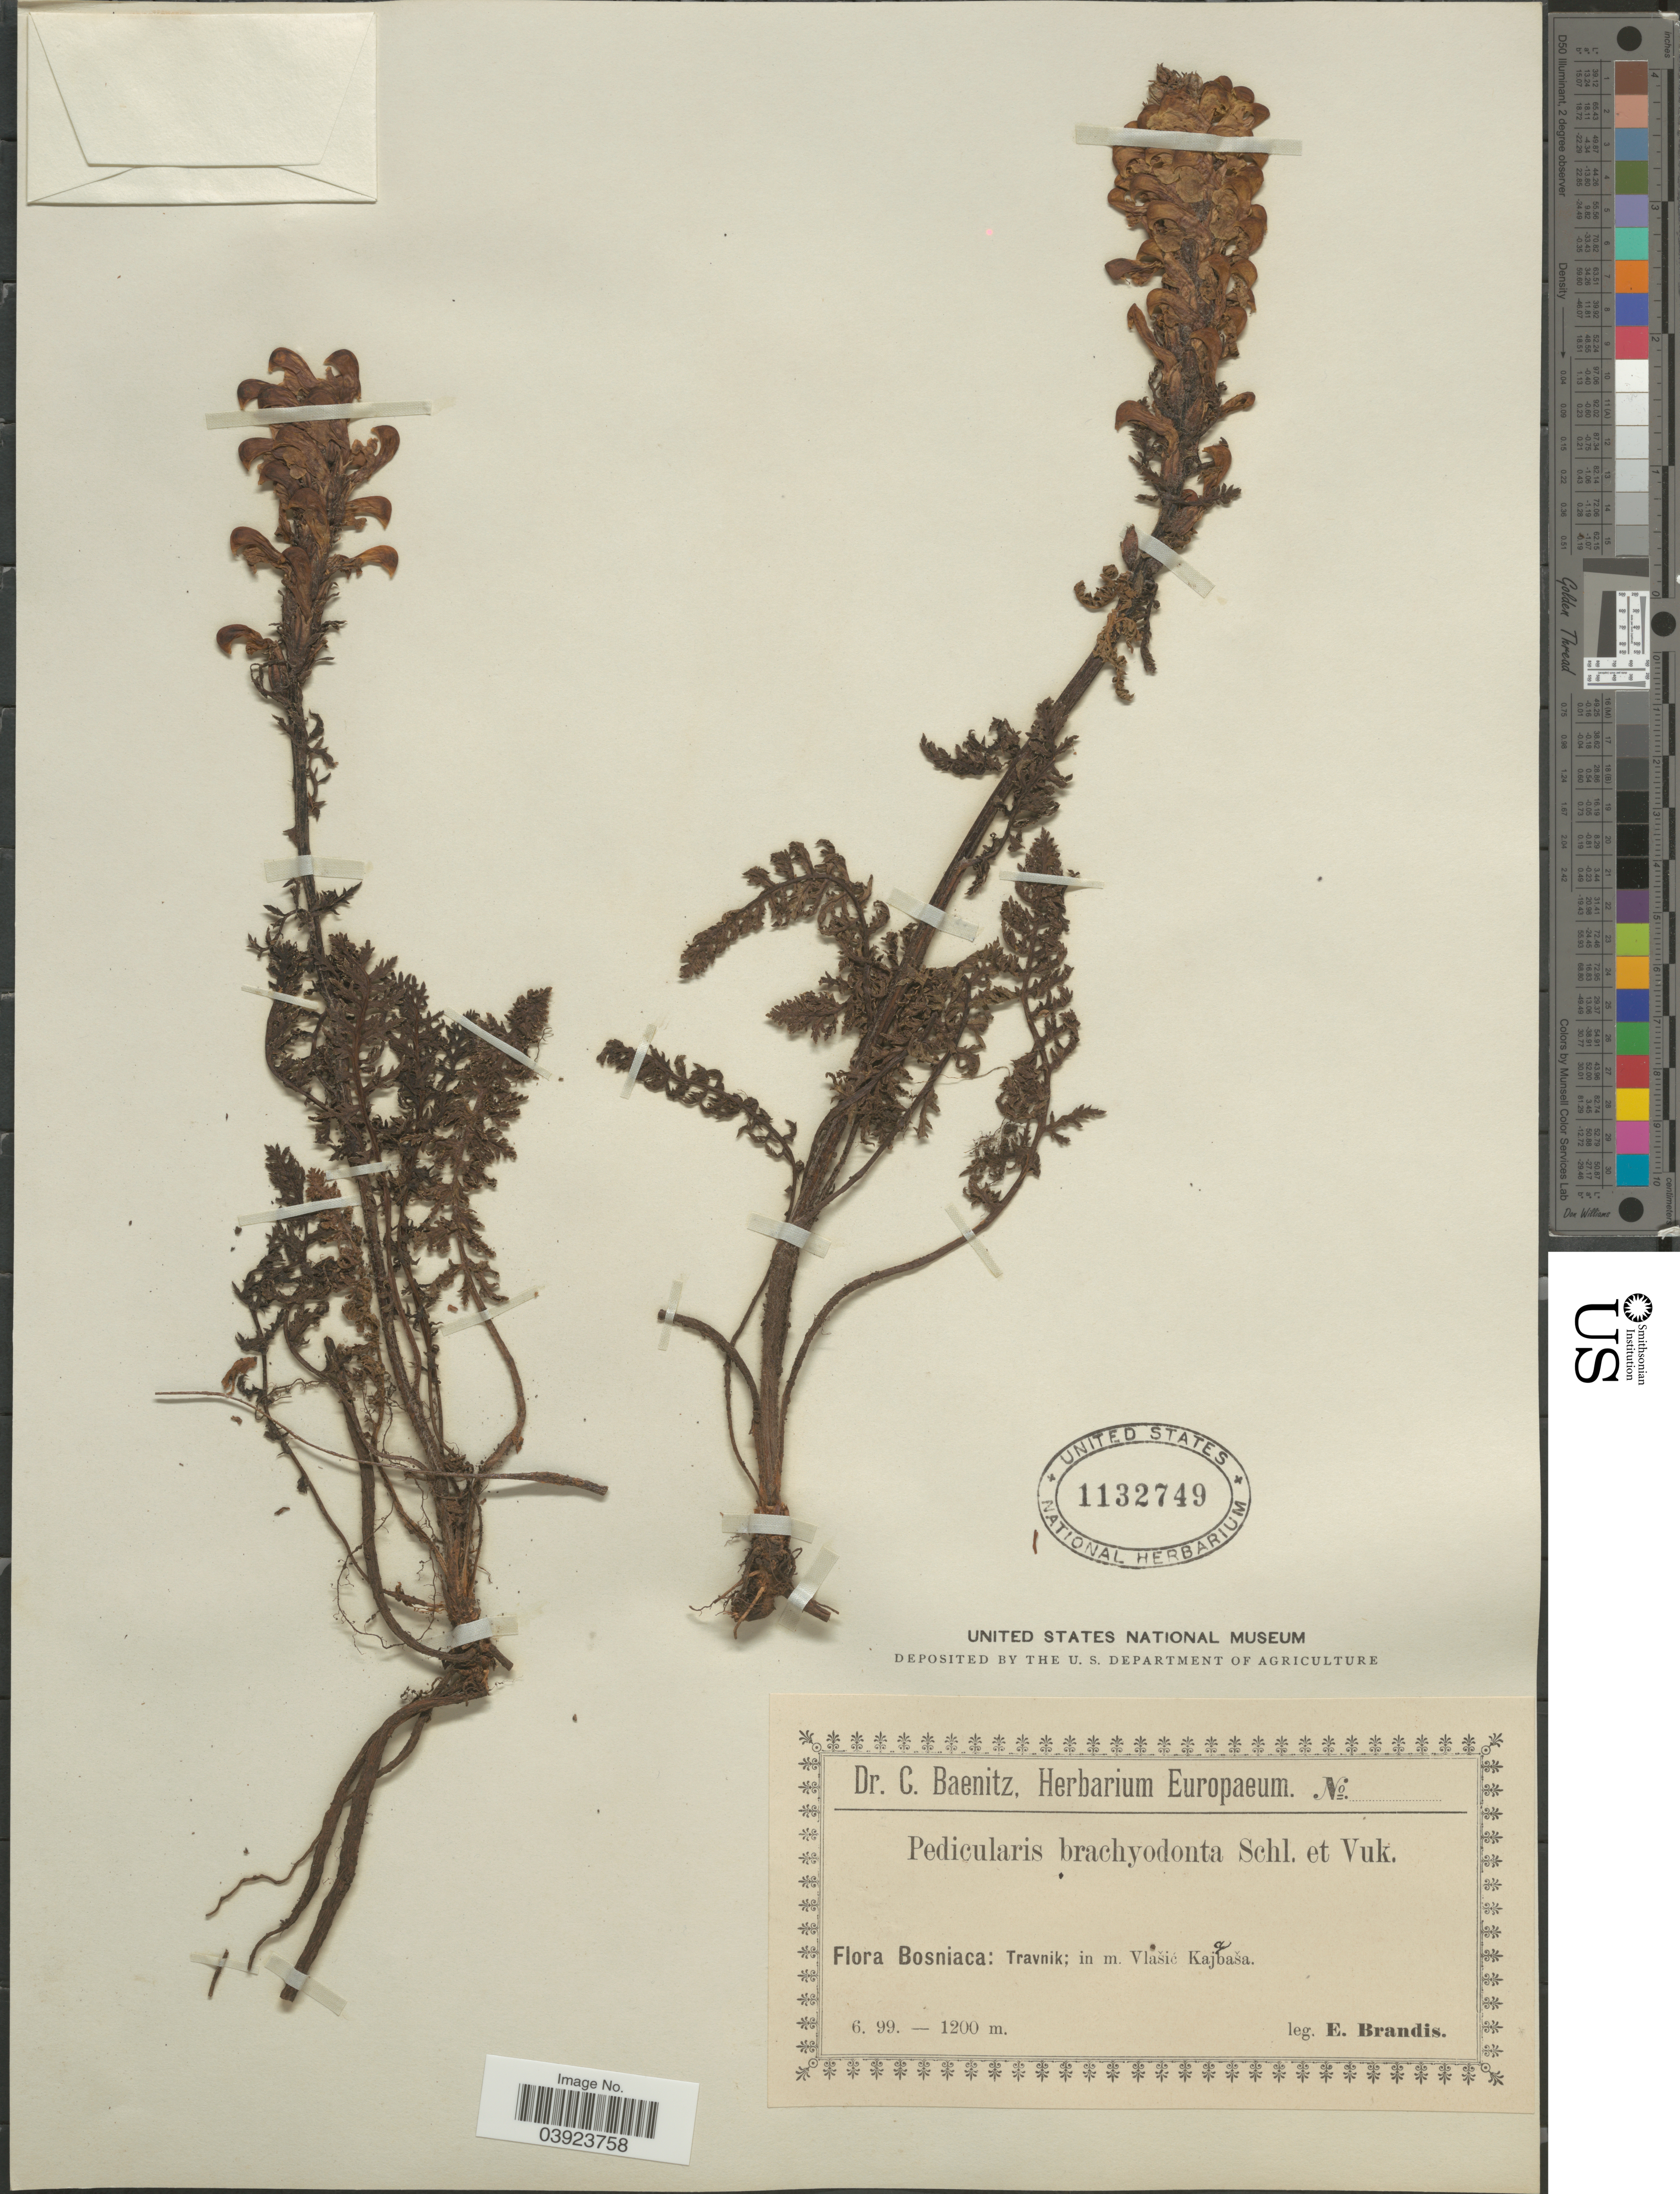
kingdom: Plantae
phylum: Tracheophyta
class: Magnoliopsida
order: Lamiales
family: Orobanchaceae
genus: Pedicularis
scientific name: Pedicularis brachyodonta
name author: Schloss. & Vuk.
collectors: E. Brandis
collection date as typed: Transcribed d/m/y: /6/99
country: Bosnia and Herzegovina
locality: Bosniaca: Travnik; in m. Vlašić Kajabaša.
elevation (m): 1200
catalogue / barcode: US 1132749